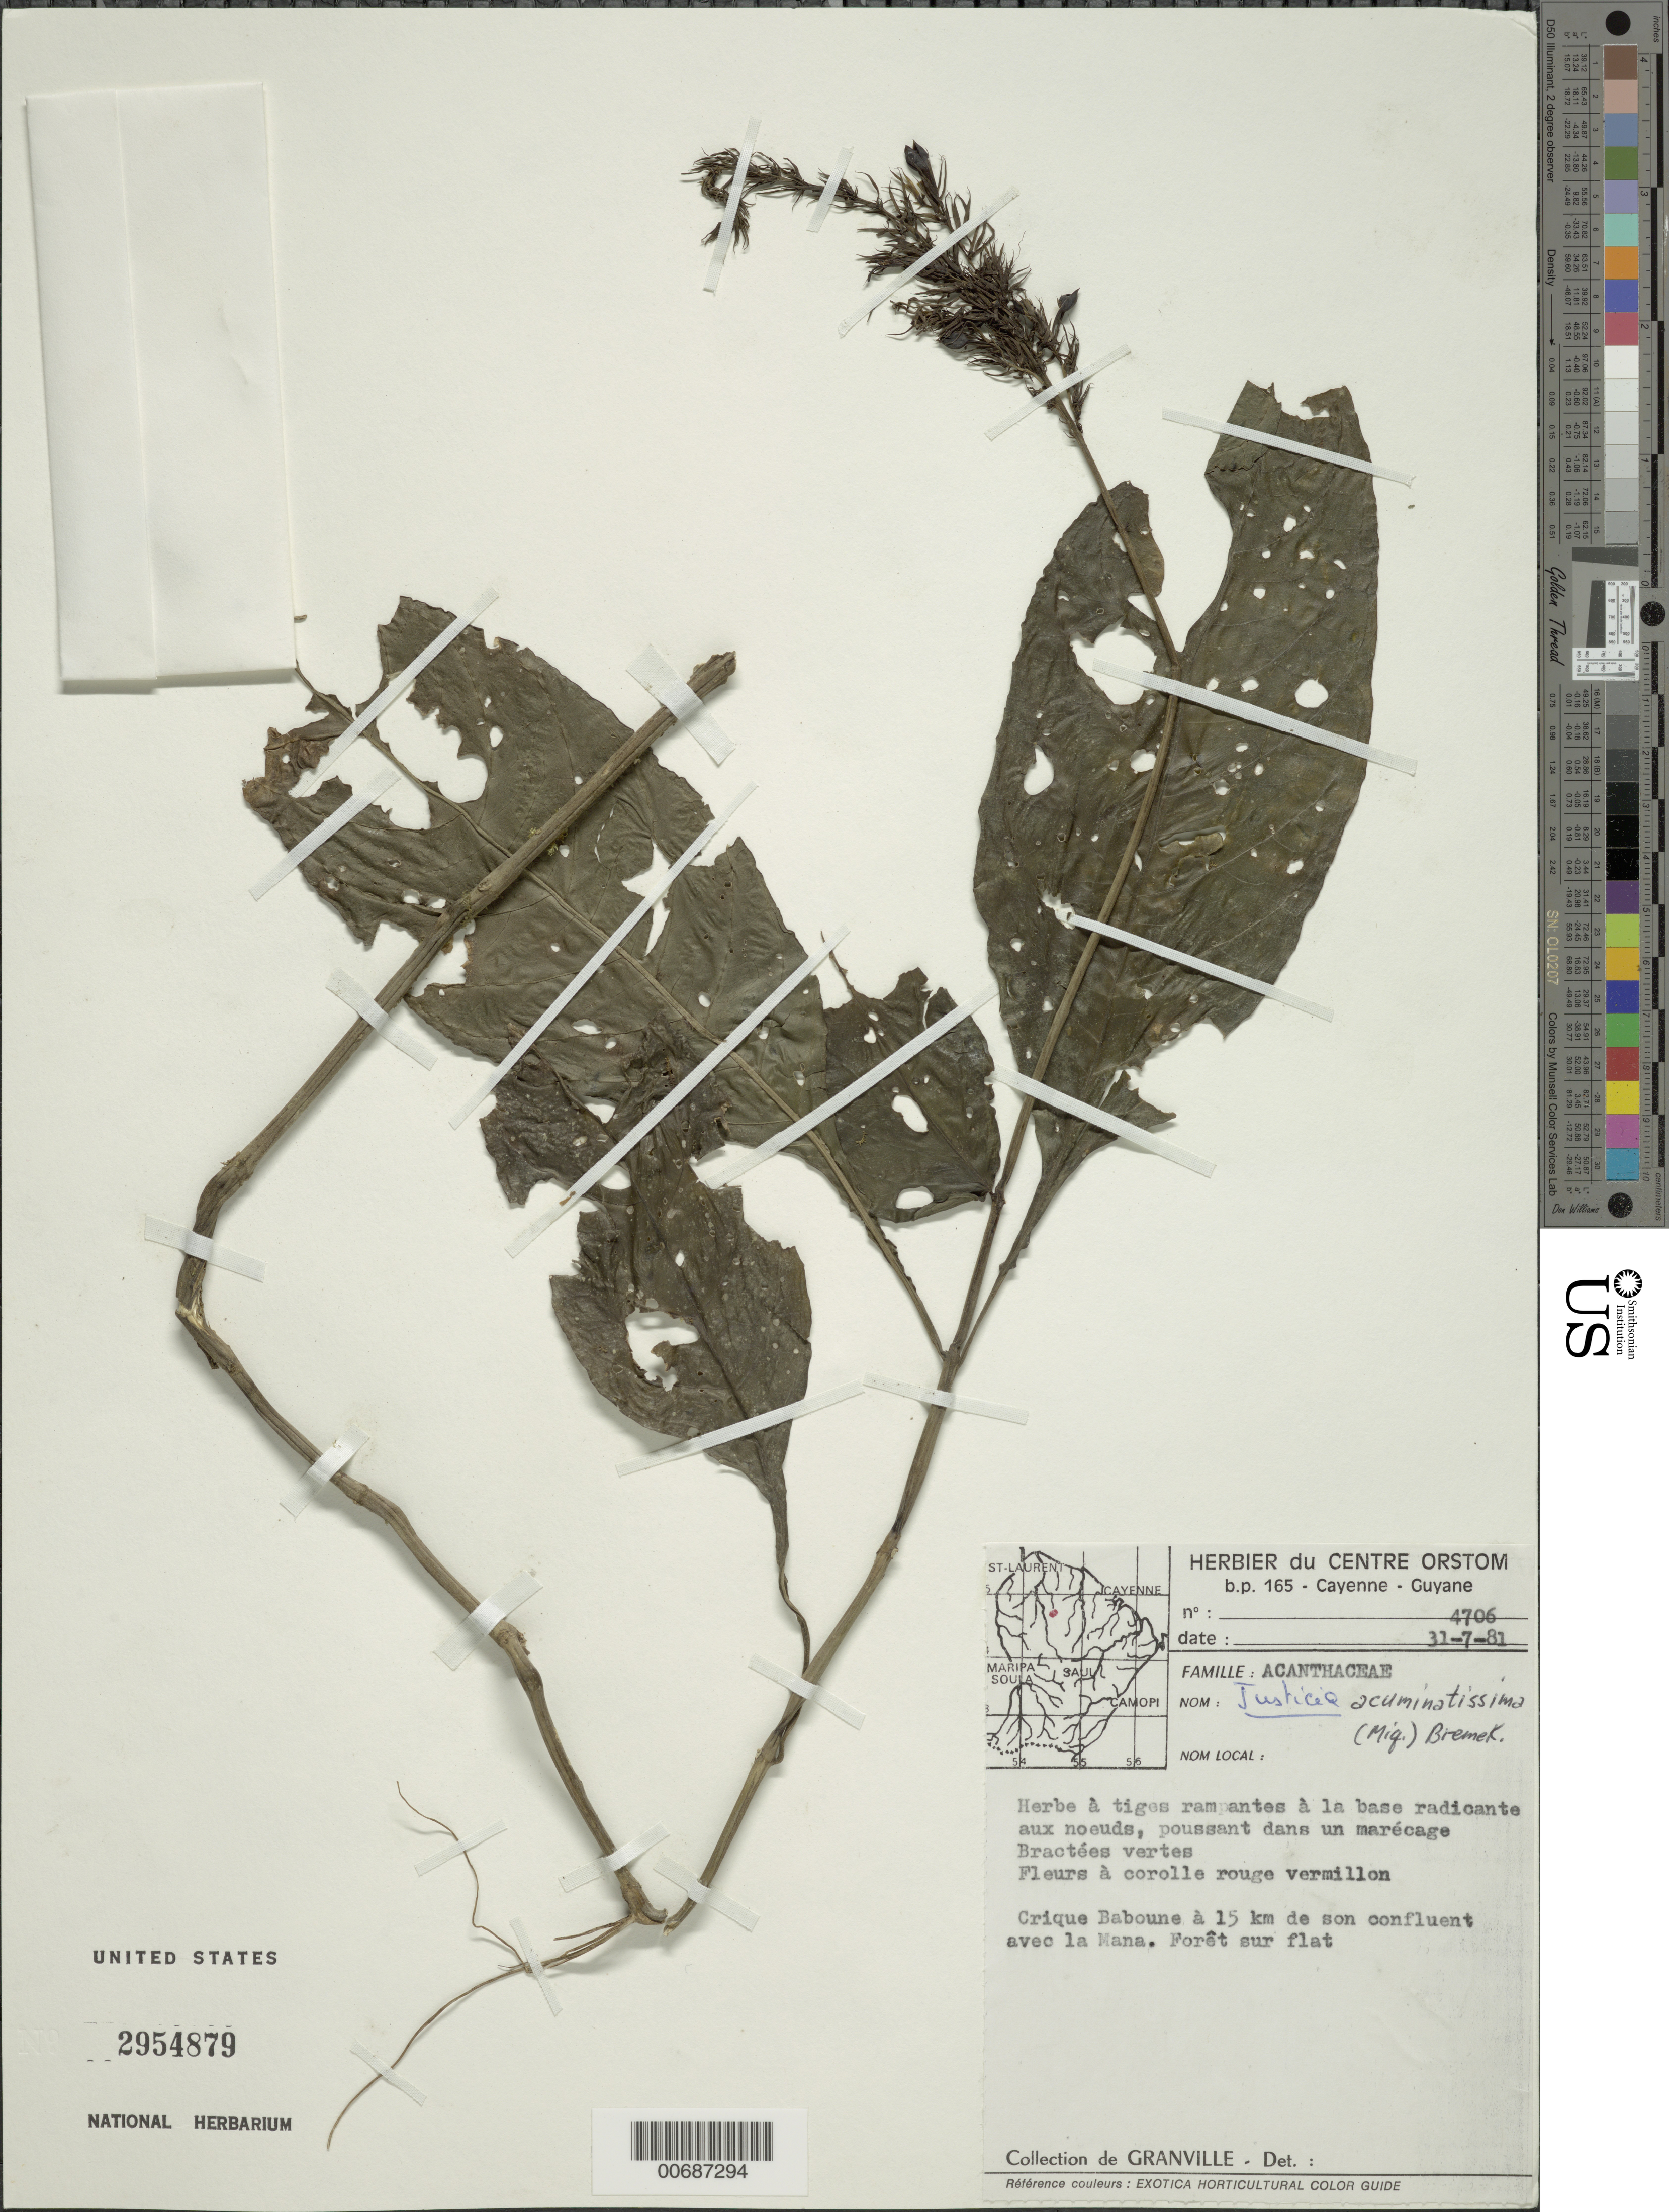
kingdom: Plantae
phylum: Tracheophyta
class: Magnoliopsida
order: Lamiales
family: Acanthaceae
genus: Justicia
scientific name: Justicia acuminatissima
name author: (Miq.) Bremek.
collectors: J.-J. de Granville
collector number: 4706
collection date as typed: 31-Jul-81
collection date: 1981-07-31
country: French Guiana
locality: Crique Baboune, 15 km de son confluent avec la Mana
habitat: Forest on flat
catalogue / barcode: US 2954879